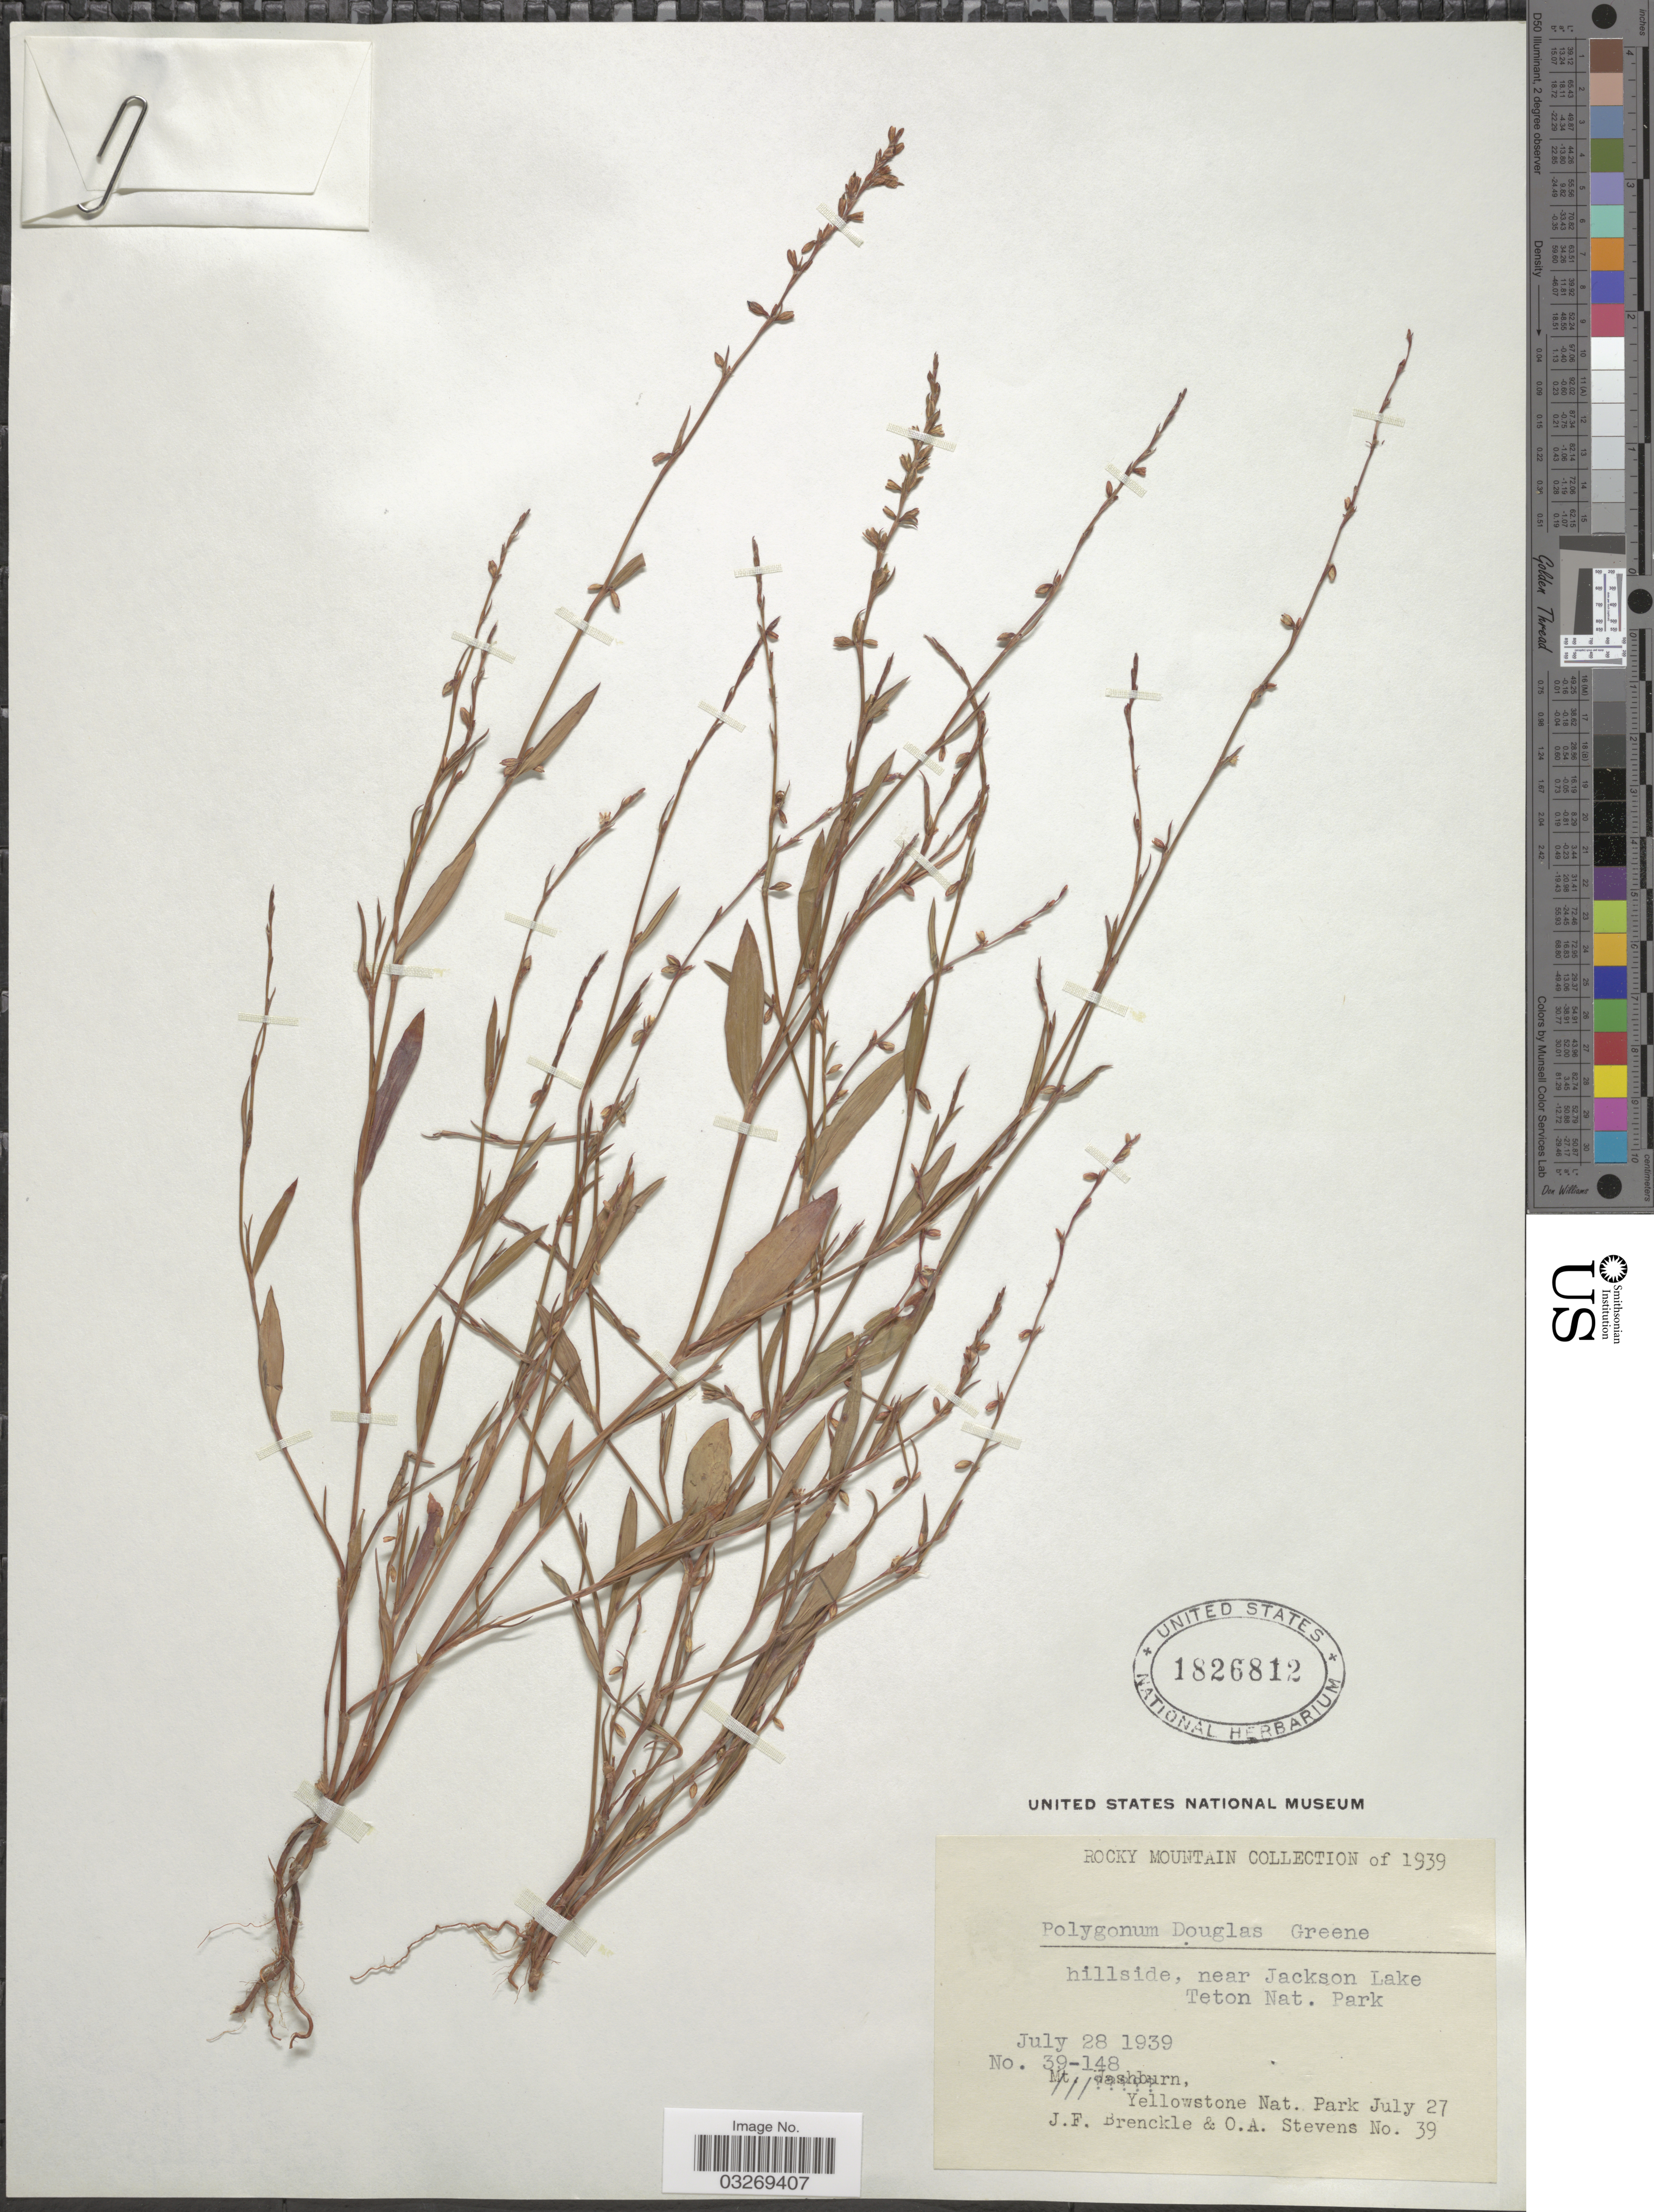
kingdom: Plantae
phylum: Tracheophyta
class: Magnoliopsida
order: Caryophyllales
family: Polygonaceae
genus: Polygonum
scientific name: Polygonum douglasii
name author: Greene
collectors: J. Brenckle & O. A. Stevens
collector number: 39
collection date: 1939-07-27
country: United States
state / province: Wyoming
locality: Rocky Mountain, Hillside, near Jackson Lake, Teton Nat. Park, Mt. Washburn, Yellowstone Nat. Park.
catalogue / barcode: US 1826812